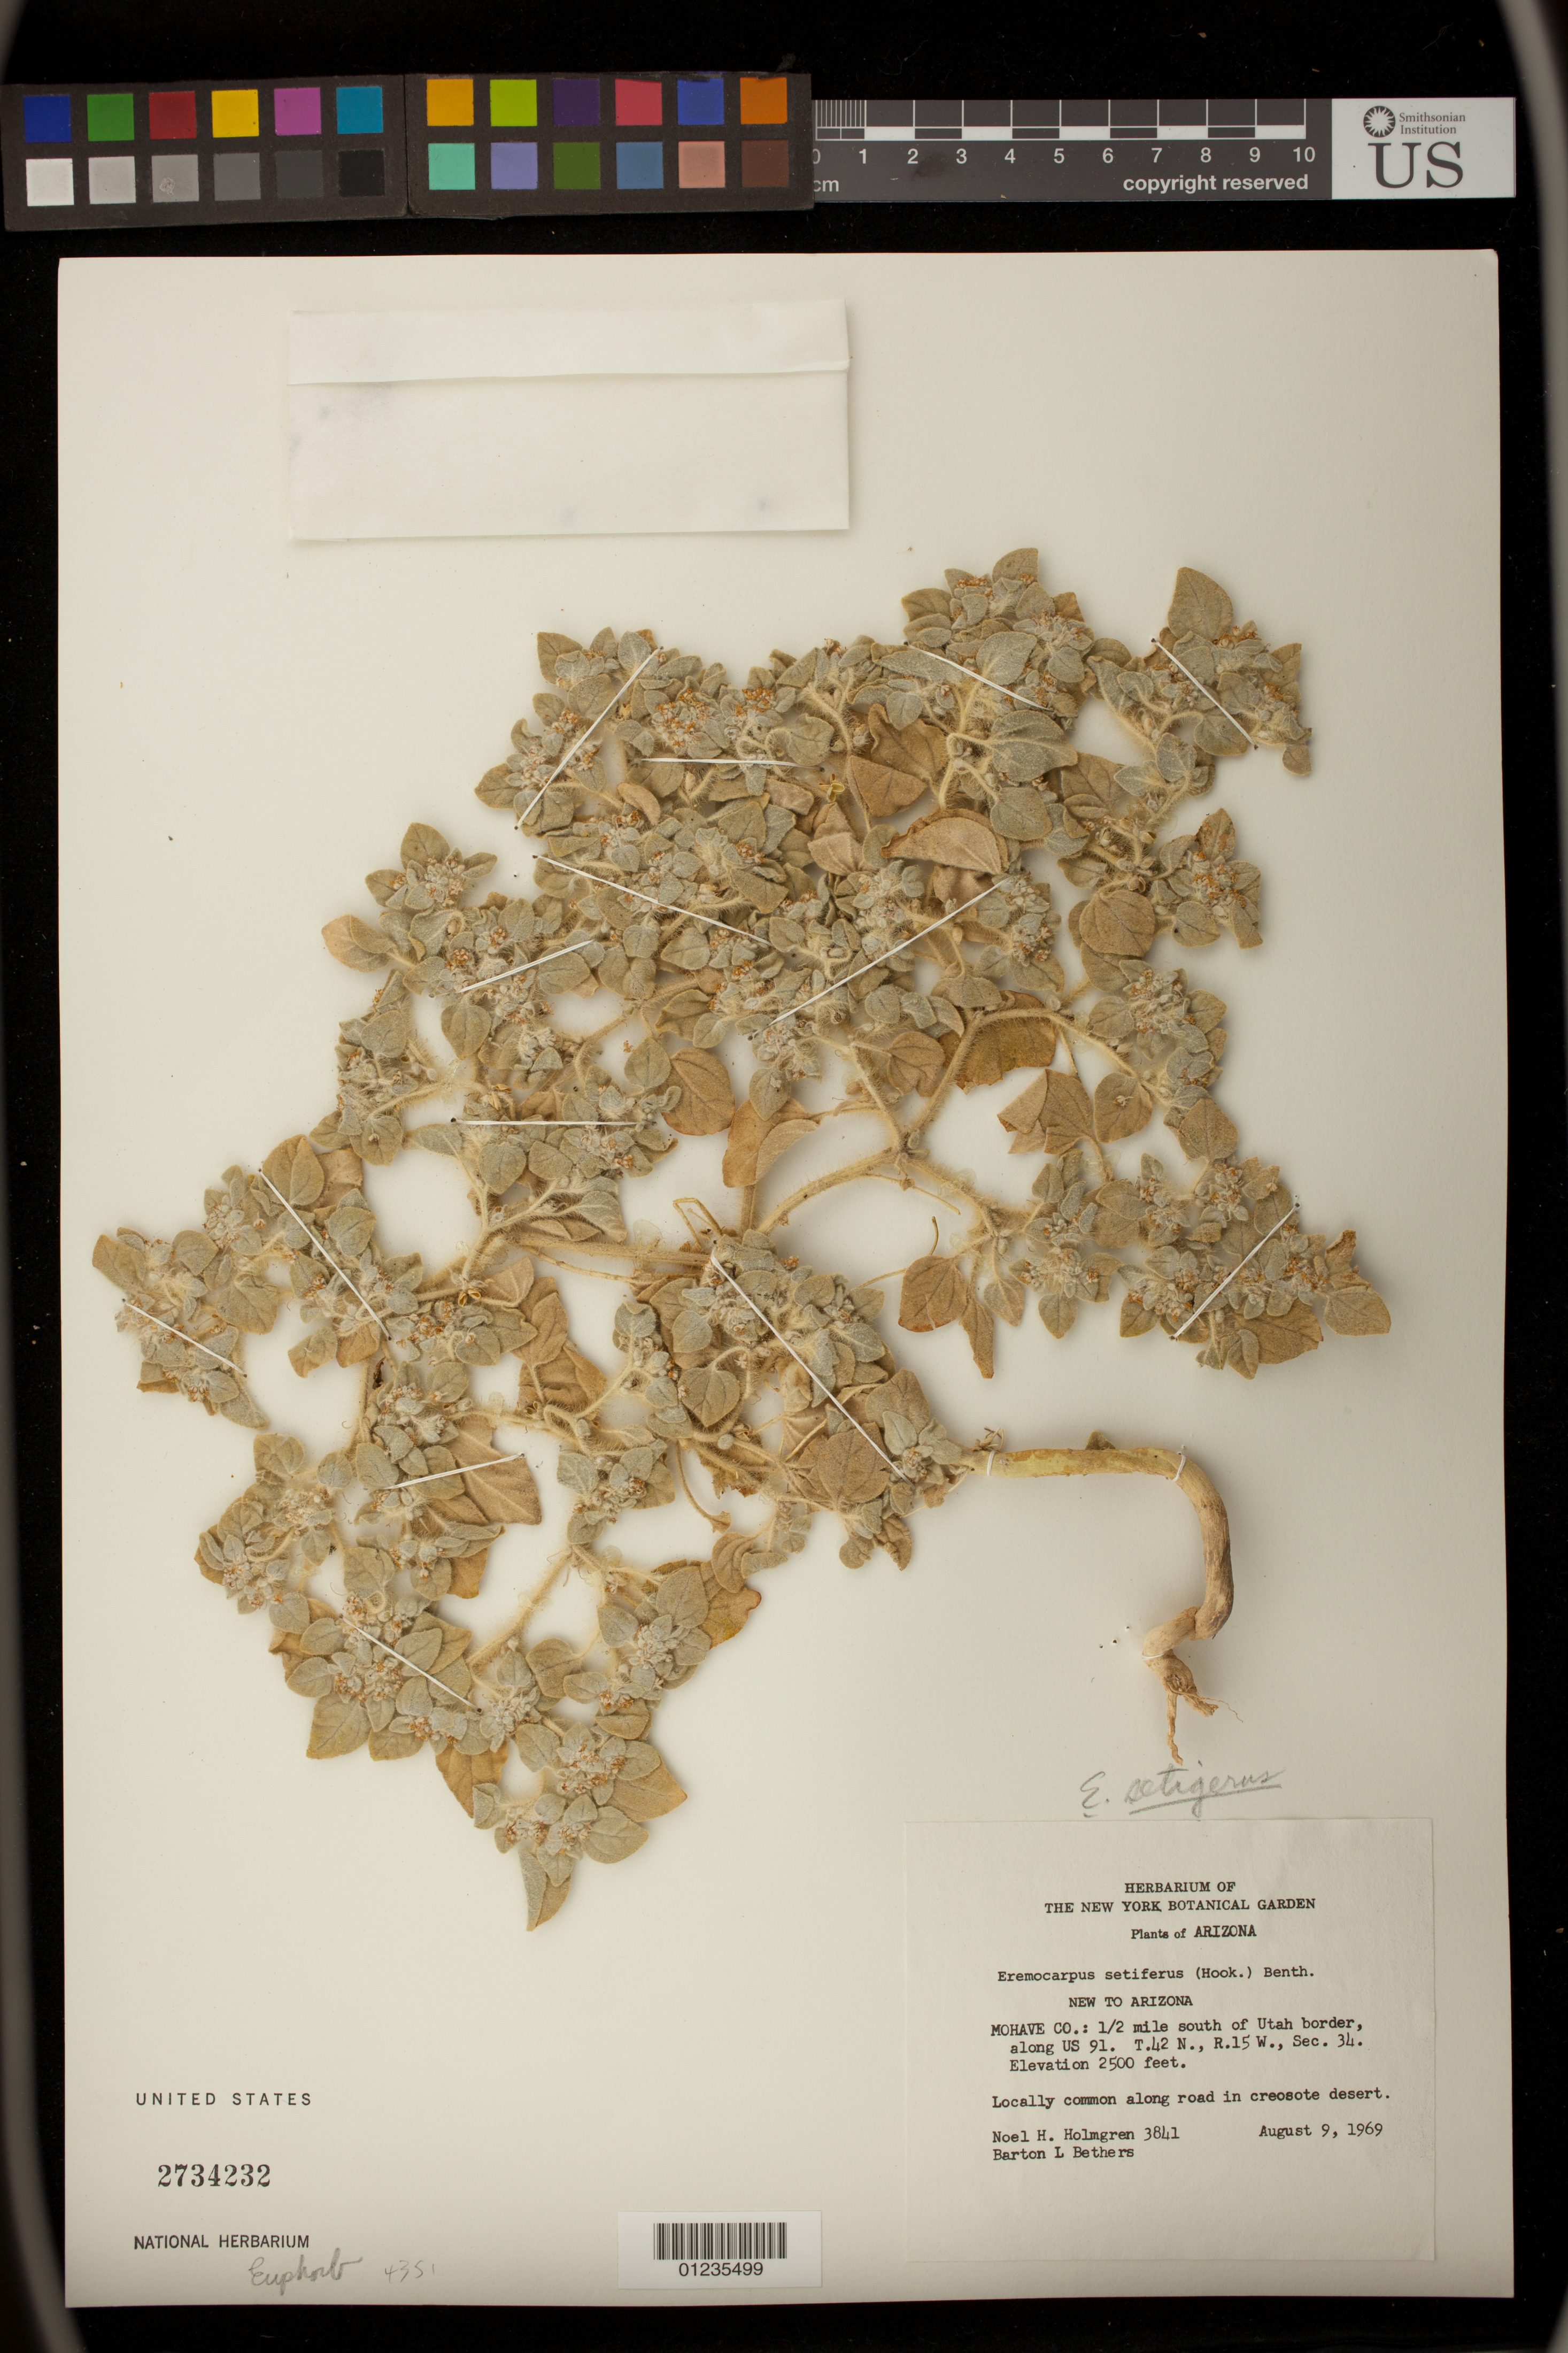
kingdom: Plantae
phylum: Tracheophyta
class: Magnoliopsida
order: Malpighiales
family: Euphorbiaceae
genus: Eremocarpus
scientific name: Eremocarpus setigerus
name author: (Hook.) Benth.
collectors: N. H. Holmgren & B. Bethers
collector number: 3841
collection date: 1969-08-09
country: United States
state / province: Arizona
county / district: Mohave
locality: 0.5 mi south of Utah border, along US 91.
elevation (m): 762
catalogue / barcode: US 2734232